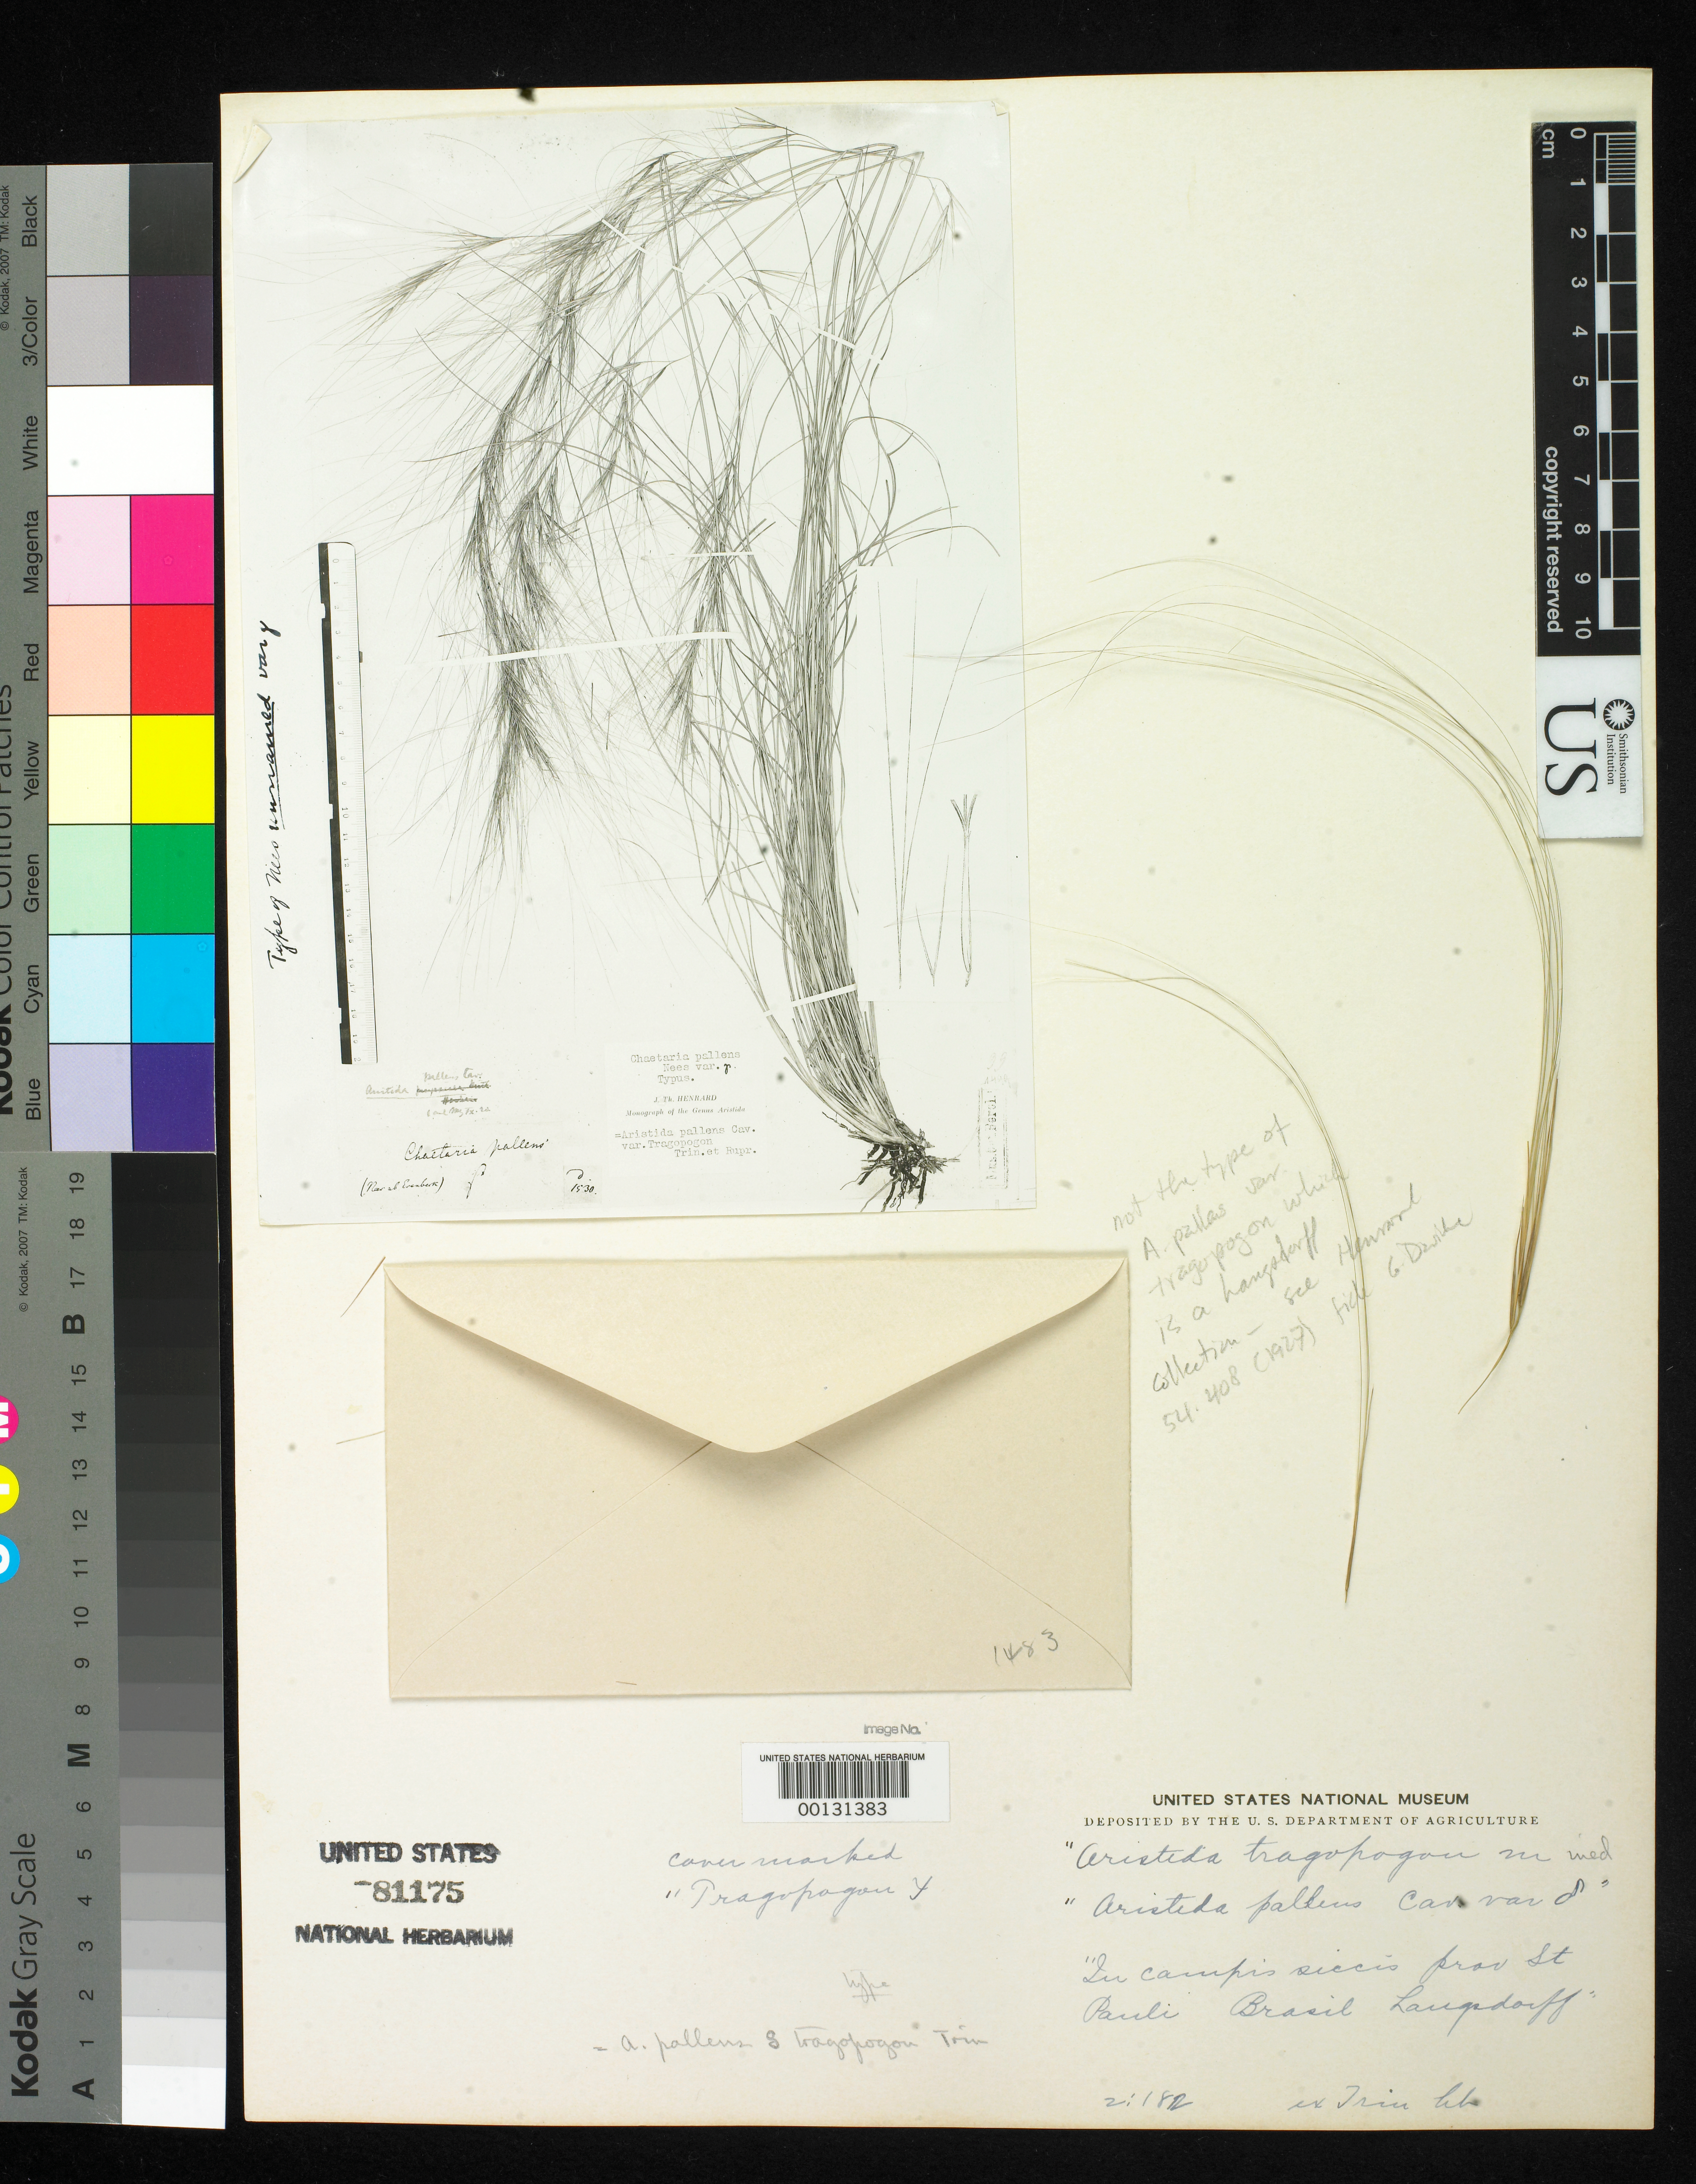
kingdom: Plantae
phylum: Tracheophyta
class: Liliopsida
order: Poales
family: Poaceae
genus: Aristida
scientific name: Aristida pallens var. tragopogon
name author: Trin. & Rupr.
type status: Type Fragment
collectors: G. H. von Langsdorff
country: Brazil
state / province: Minas Gerais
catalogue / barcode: US 81175